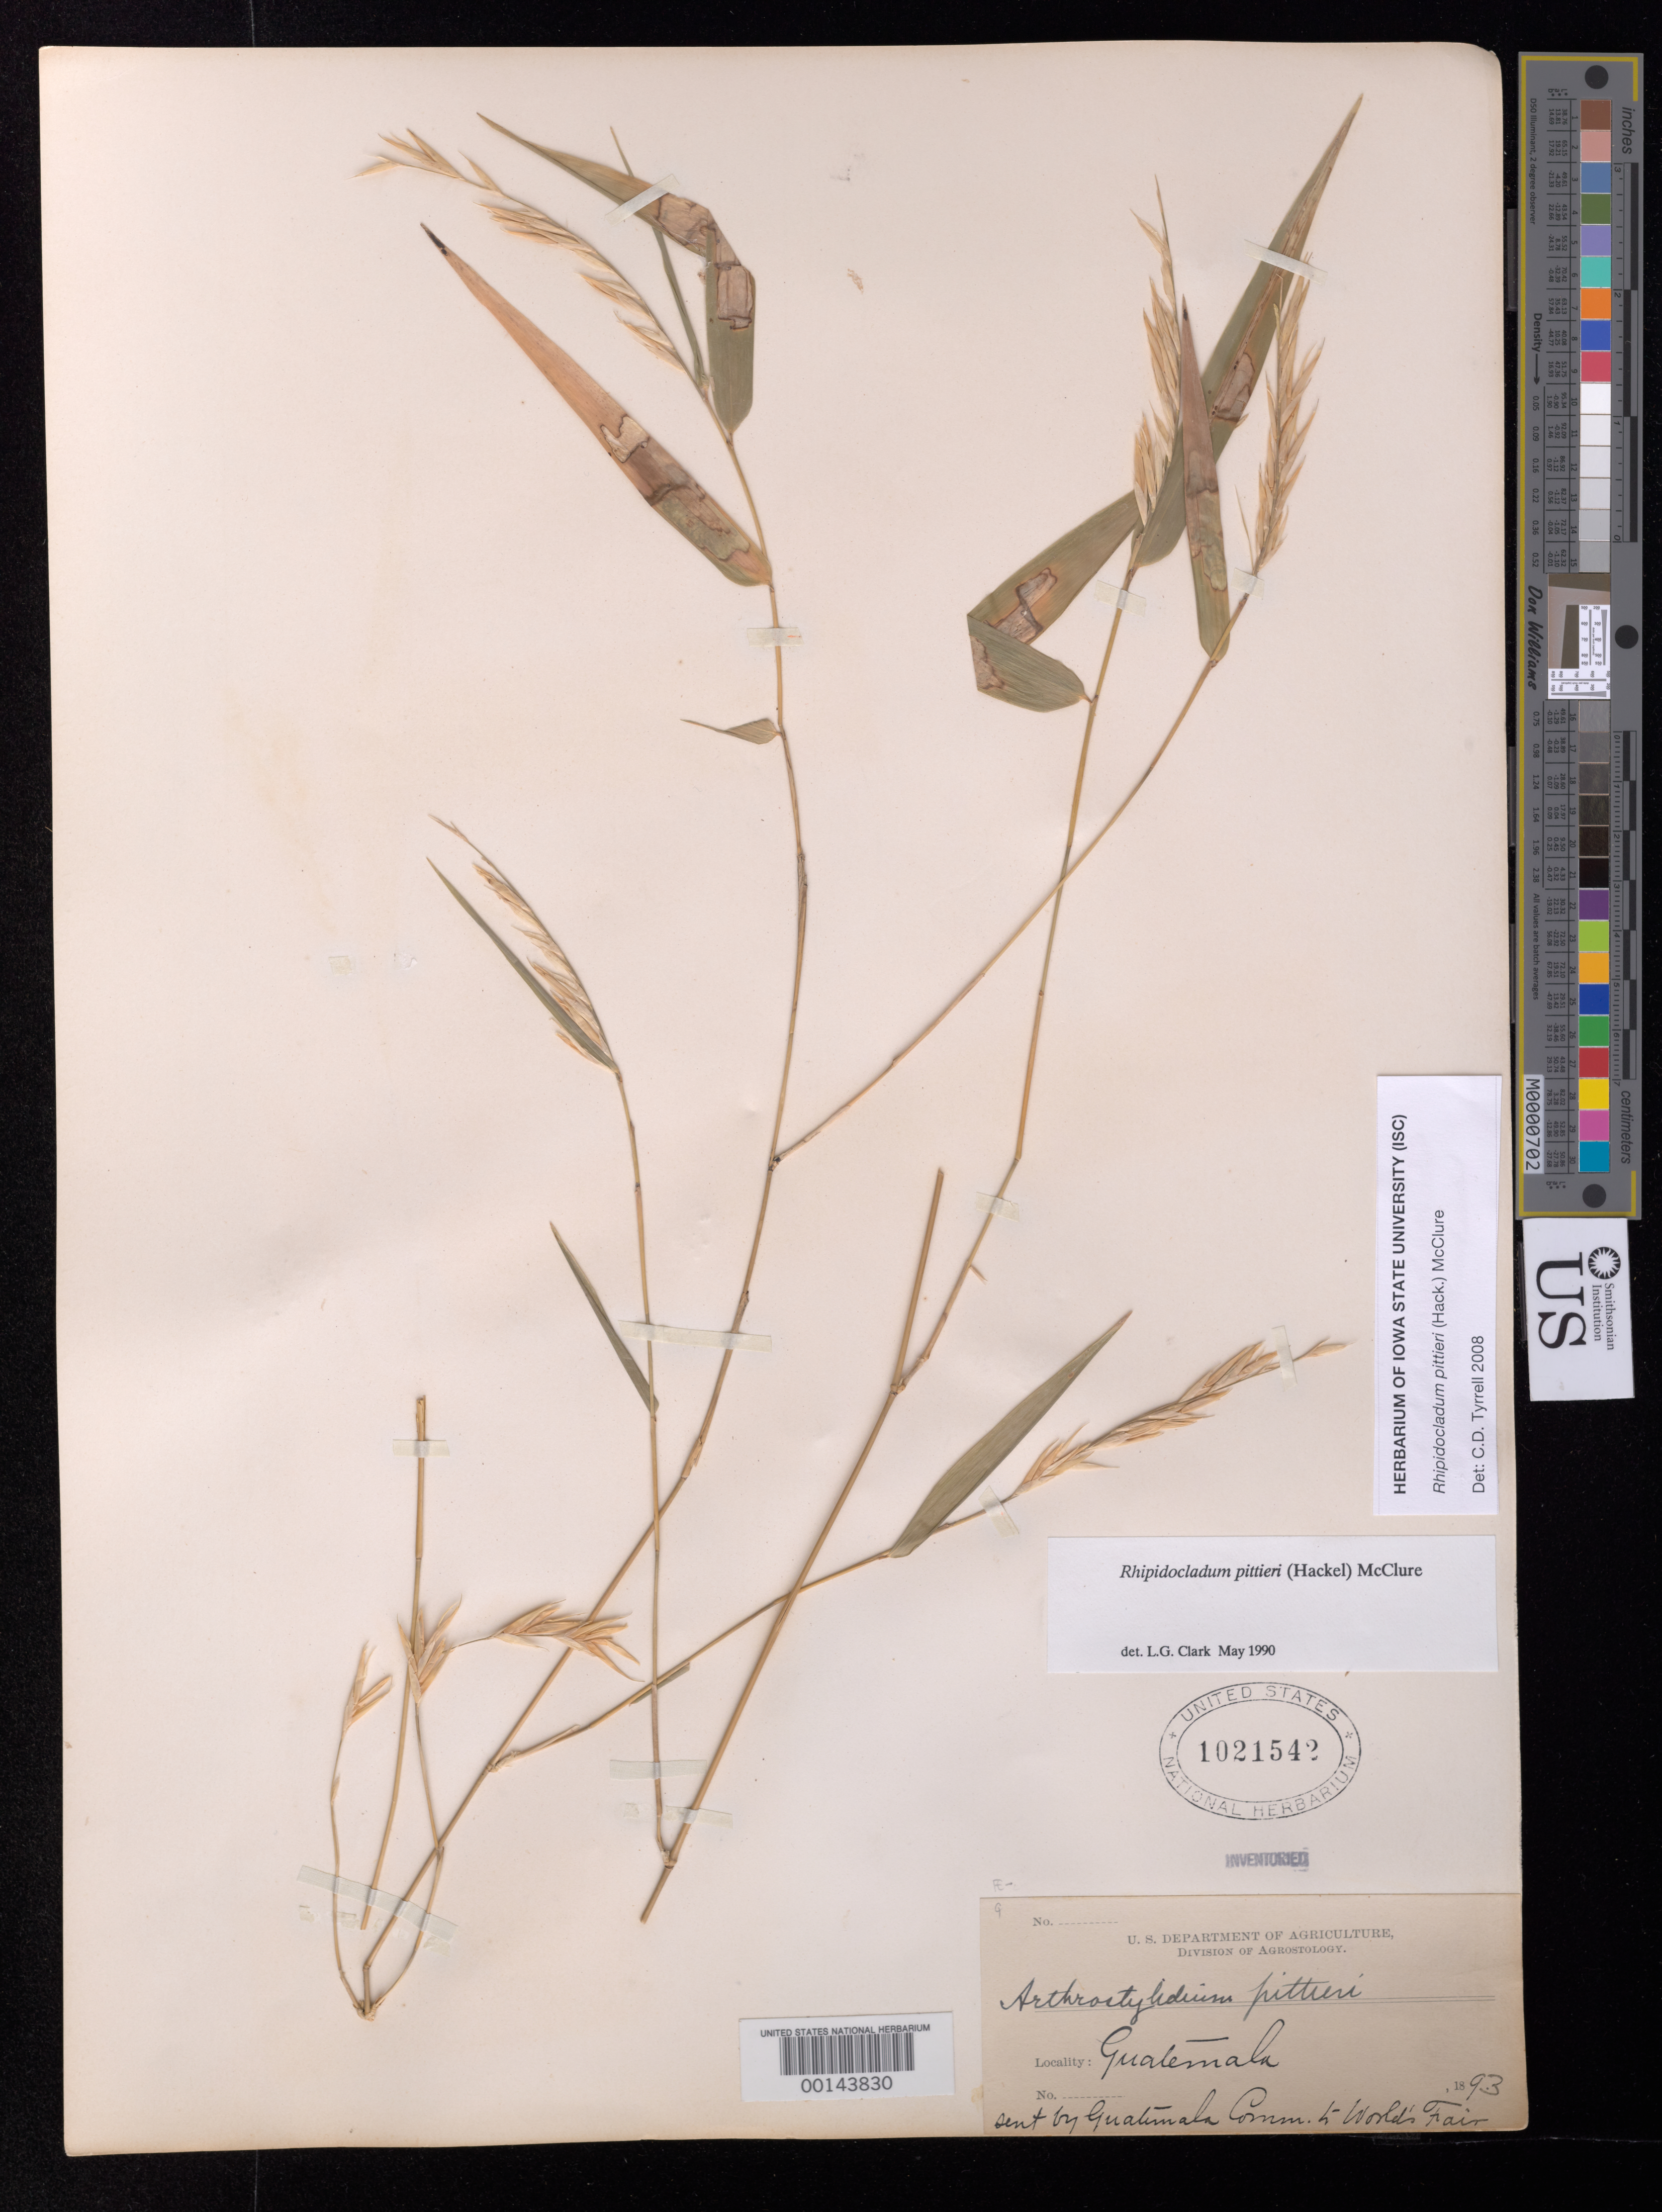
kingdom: Plantae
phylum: Tracheophyta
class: Liliopsida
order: Poales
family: Poaceae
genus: Rhipidocladum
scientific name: Rhipidocladum pittieri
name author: (J. Hack.) McClure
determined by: Tyrrell, C. D.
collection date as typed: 1893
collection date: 1893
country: Guatemala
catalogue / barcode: US 1021542